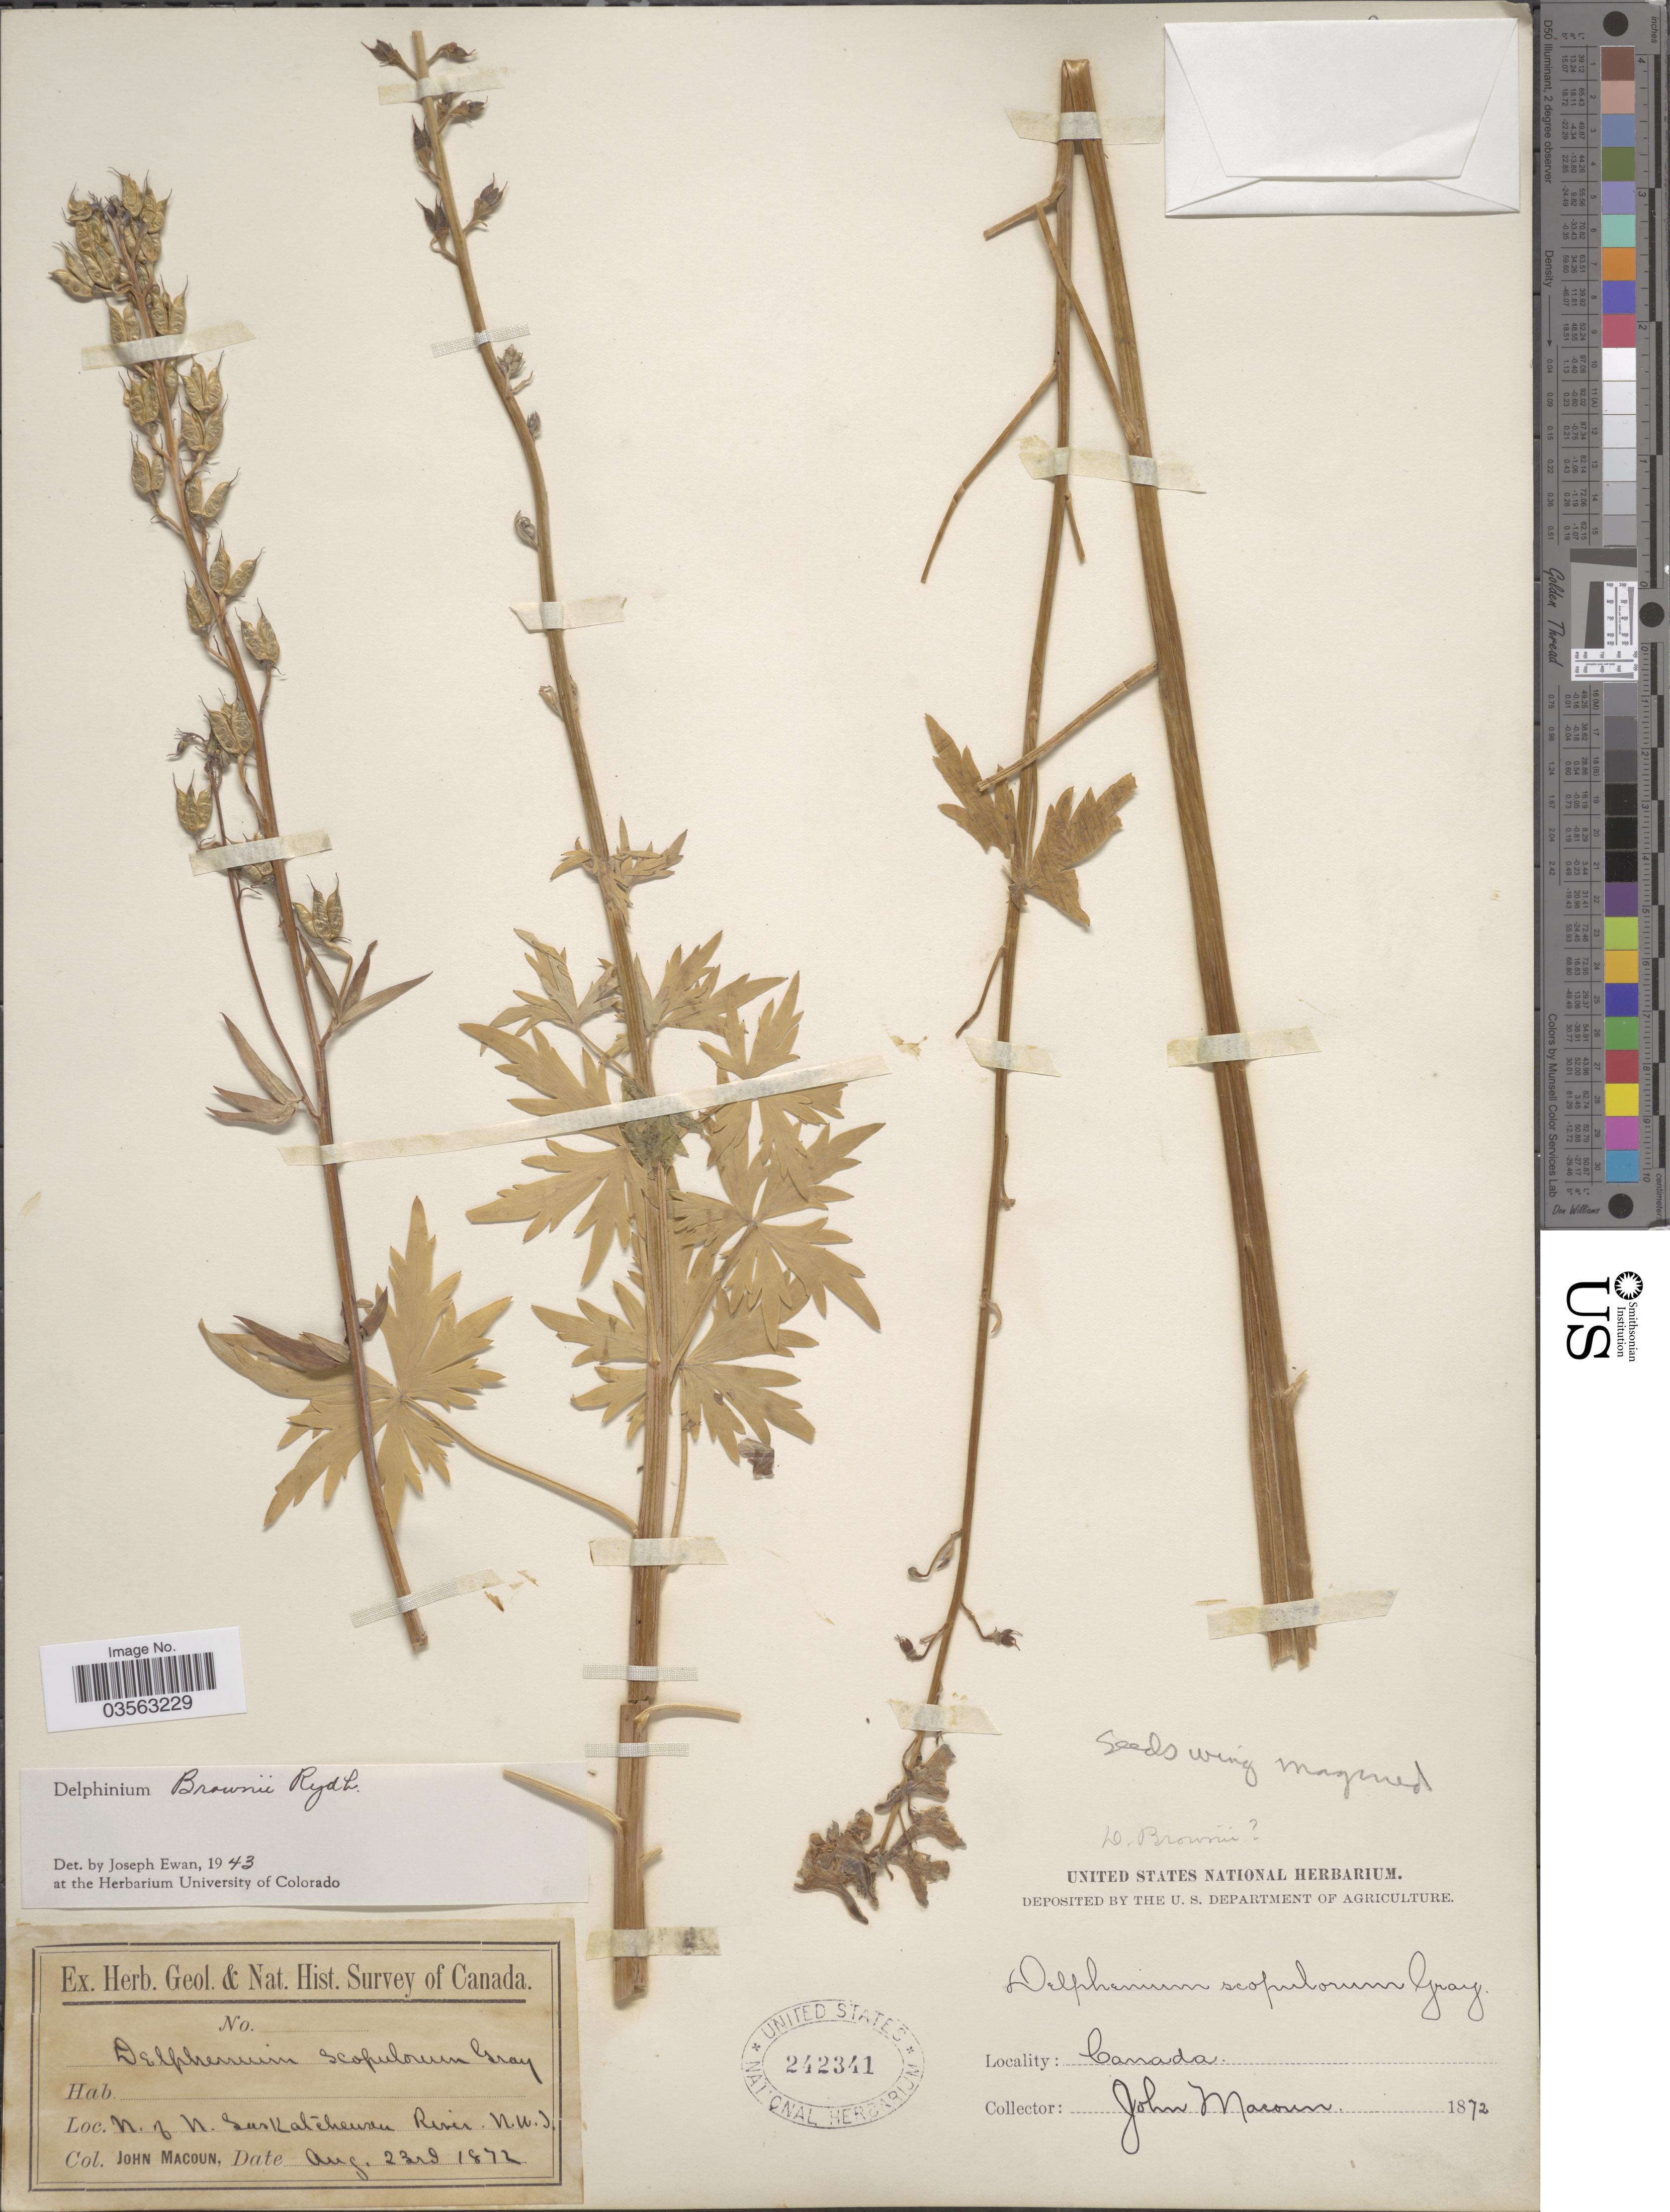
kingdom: Plantae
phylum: Tracheophyta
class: Magnoliopsida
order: Ranunculales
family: Ranunculaceae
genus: Delphinium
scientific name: Delphinium glaucum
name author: S. Watson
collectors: J. Macoun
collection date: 1872-08-23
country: Canada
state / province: Northwest Territories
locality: N. of N. Saskatchewan River. N.W.T.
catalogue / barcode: US 242341